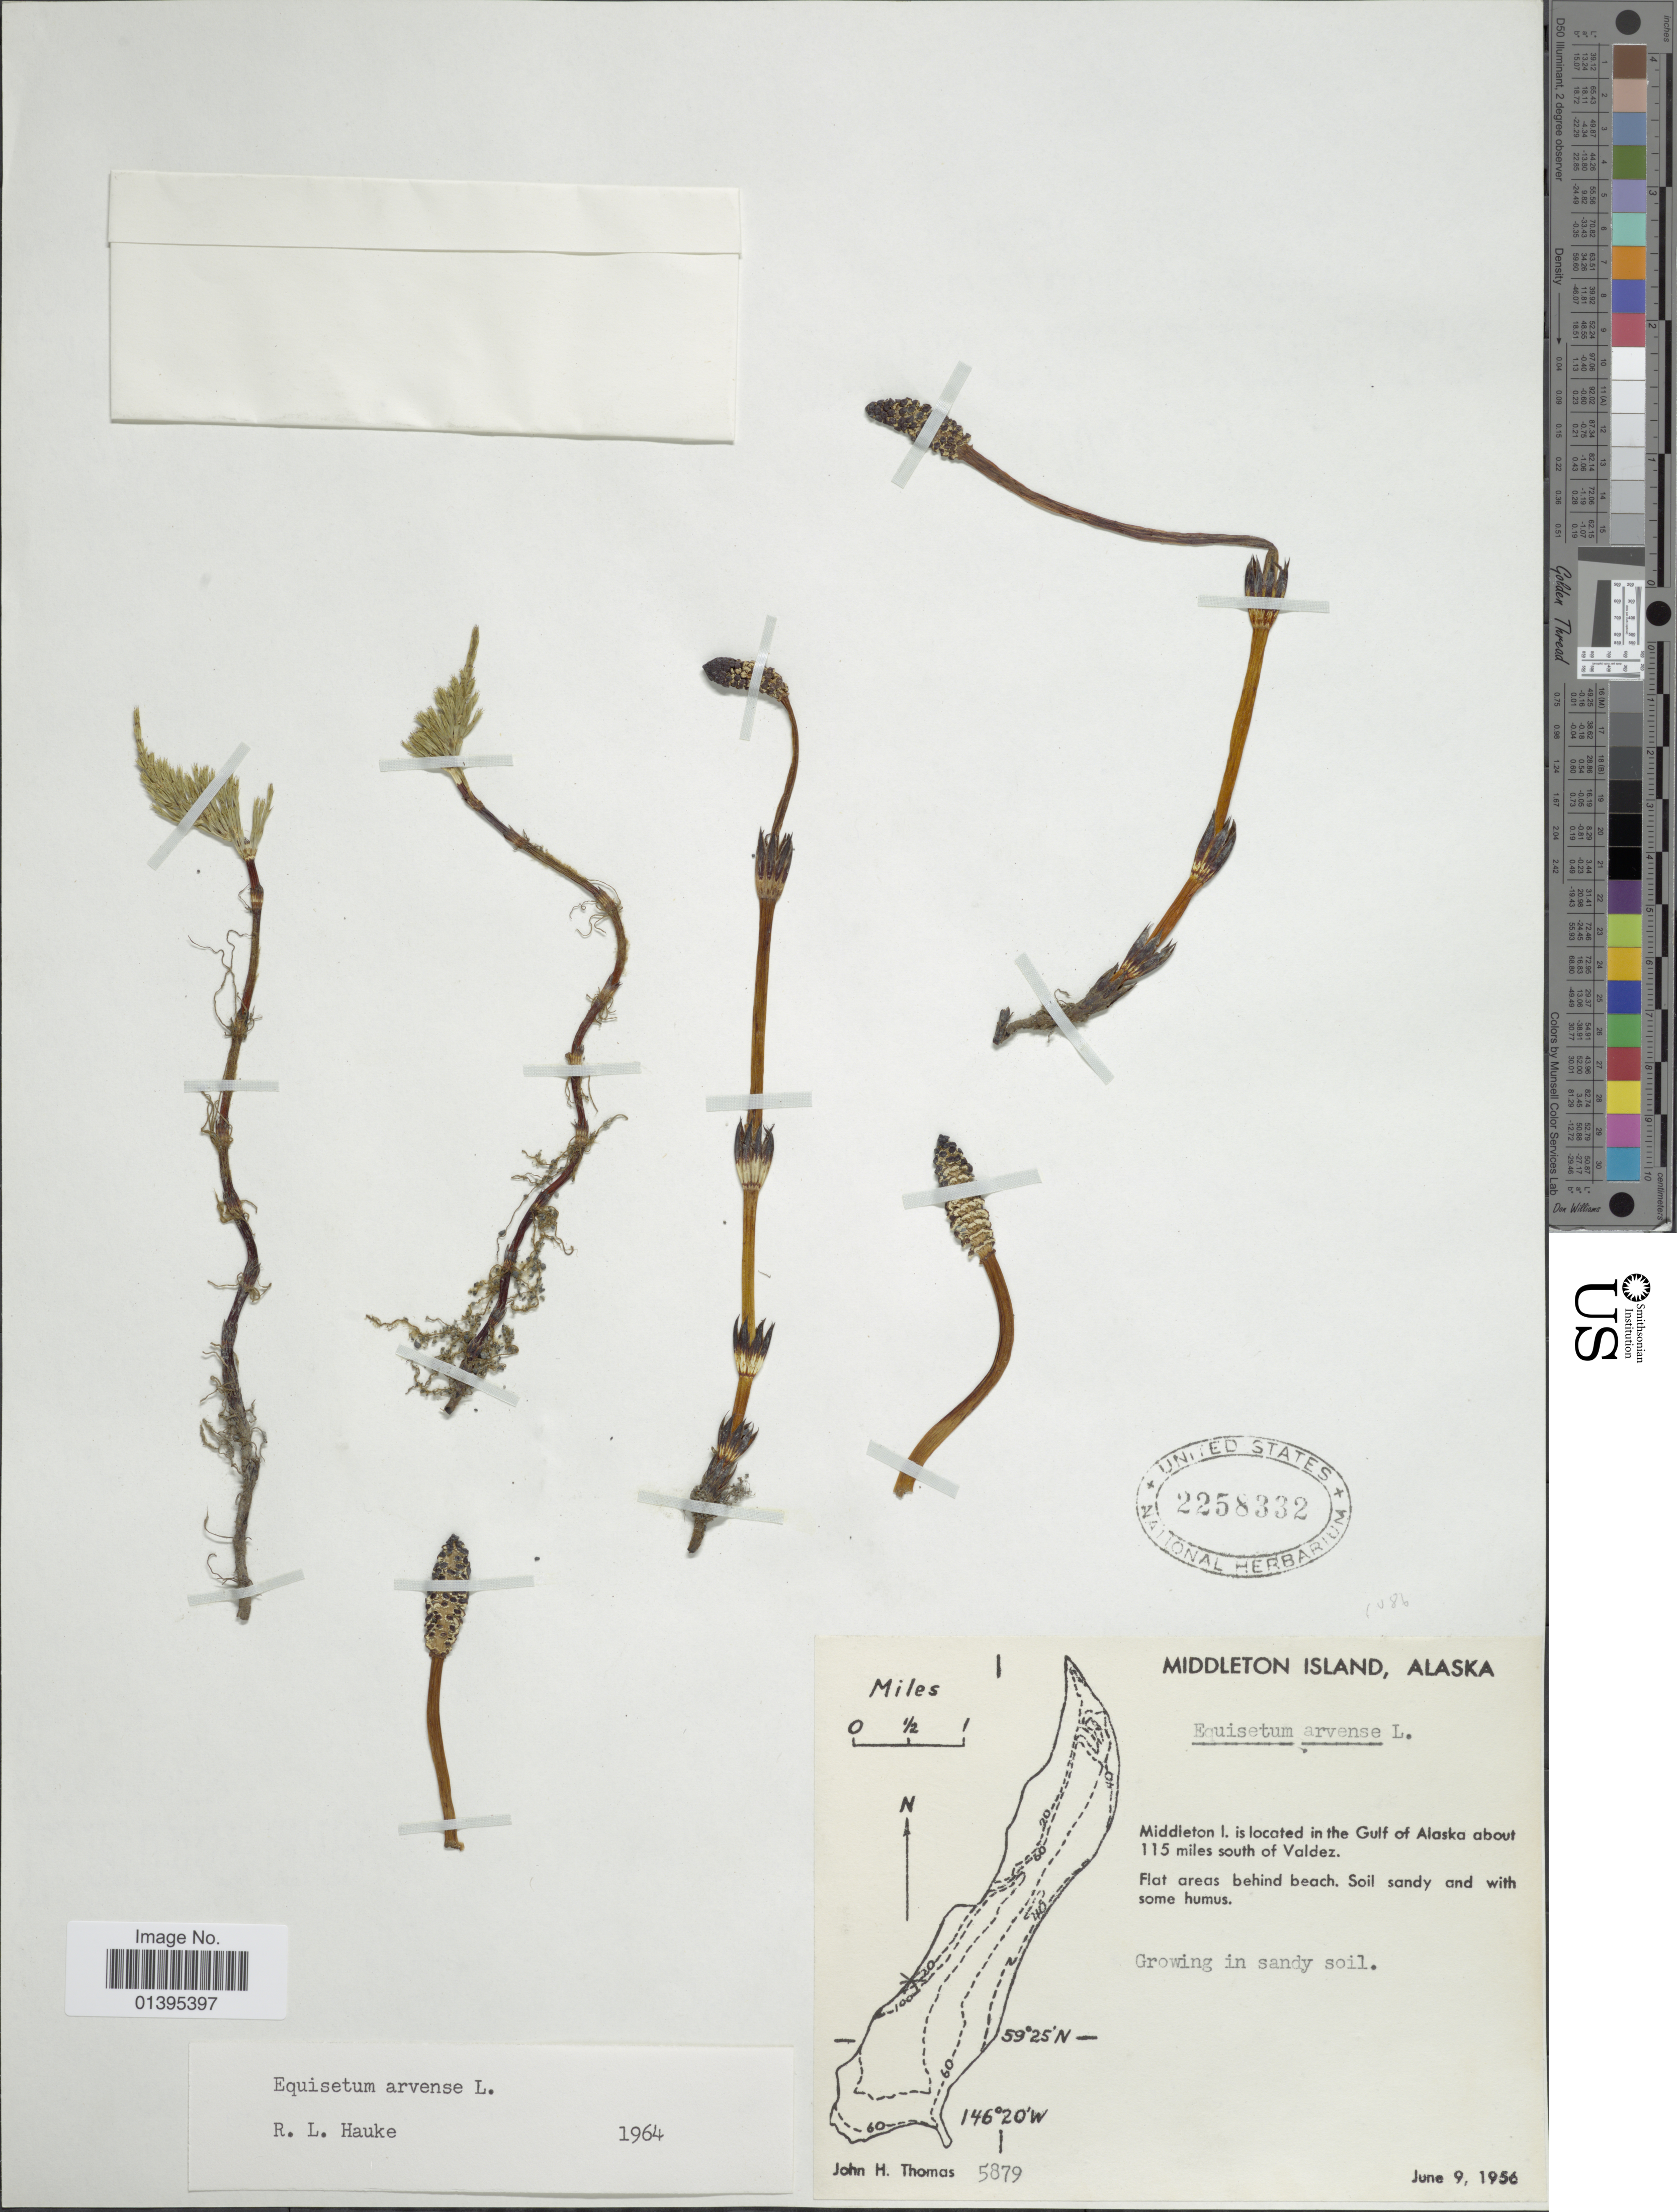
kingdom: Plantae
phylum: Tracheophyta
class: Polypodiopsida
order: Equisetales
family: Equisetaceae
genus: Equisetum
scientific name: Equisetum arvense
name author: L.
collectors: J. H. Thomas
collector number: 5879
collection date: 1956-06-09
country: United States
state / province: Alaska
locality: Middleton Island, Middleton I. is located in the Gulf of Alaska about 115 miles south of Valdez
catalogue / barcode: US 2258332